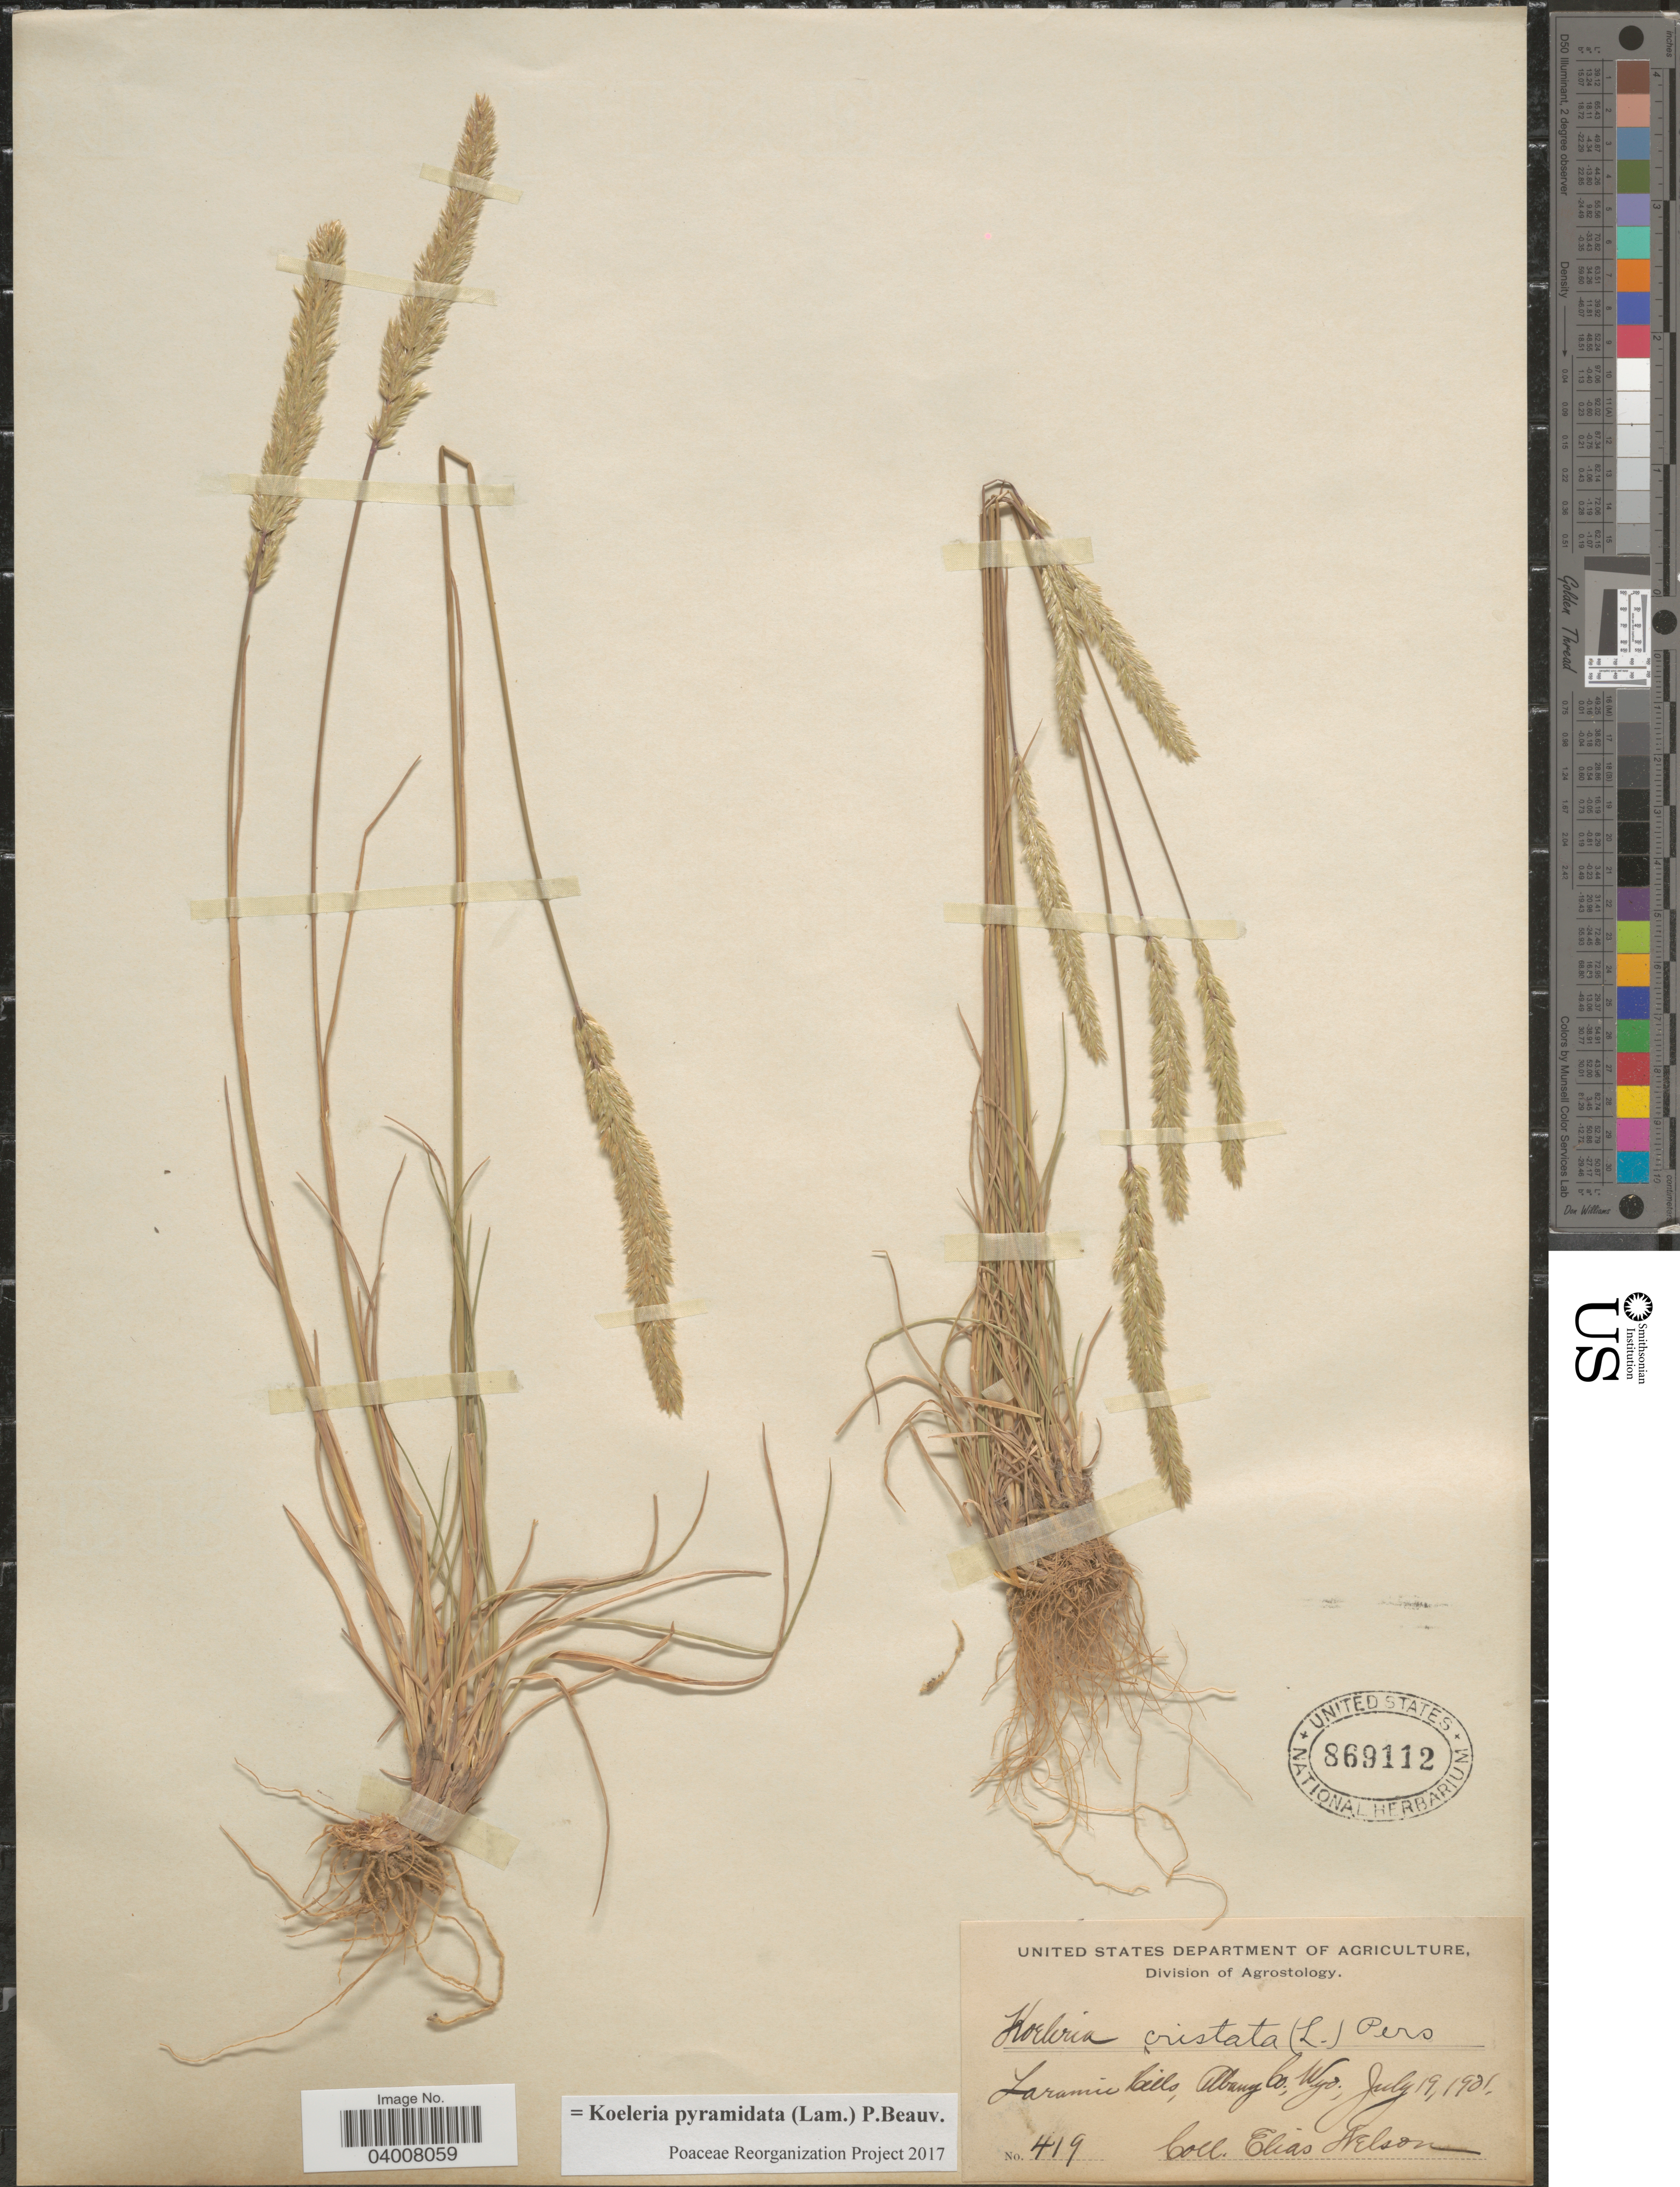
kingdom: Plantae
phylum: Tracheophyta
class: Liliopsida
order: Poales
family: Poaceae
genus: Koeleria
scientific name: Koeleria pyramidata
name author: (Lam.) P. Beauv.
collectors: E. Nelson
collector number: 419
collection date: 1901-07-19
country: United States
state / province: Wyoming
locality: Laramie hills, Albany Co.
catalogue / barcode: US 869112